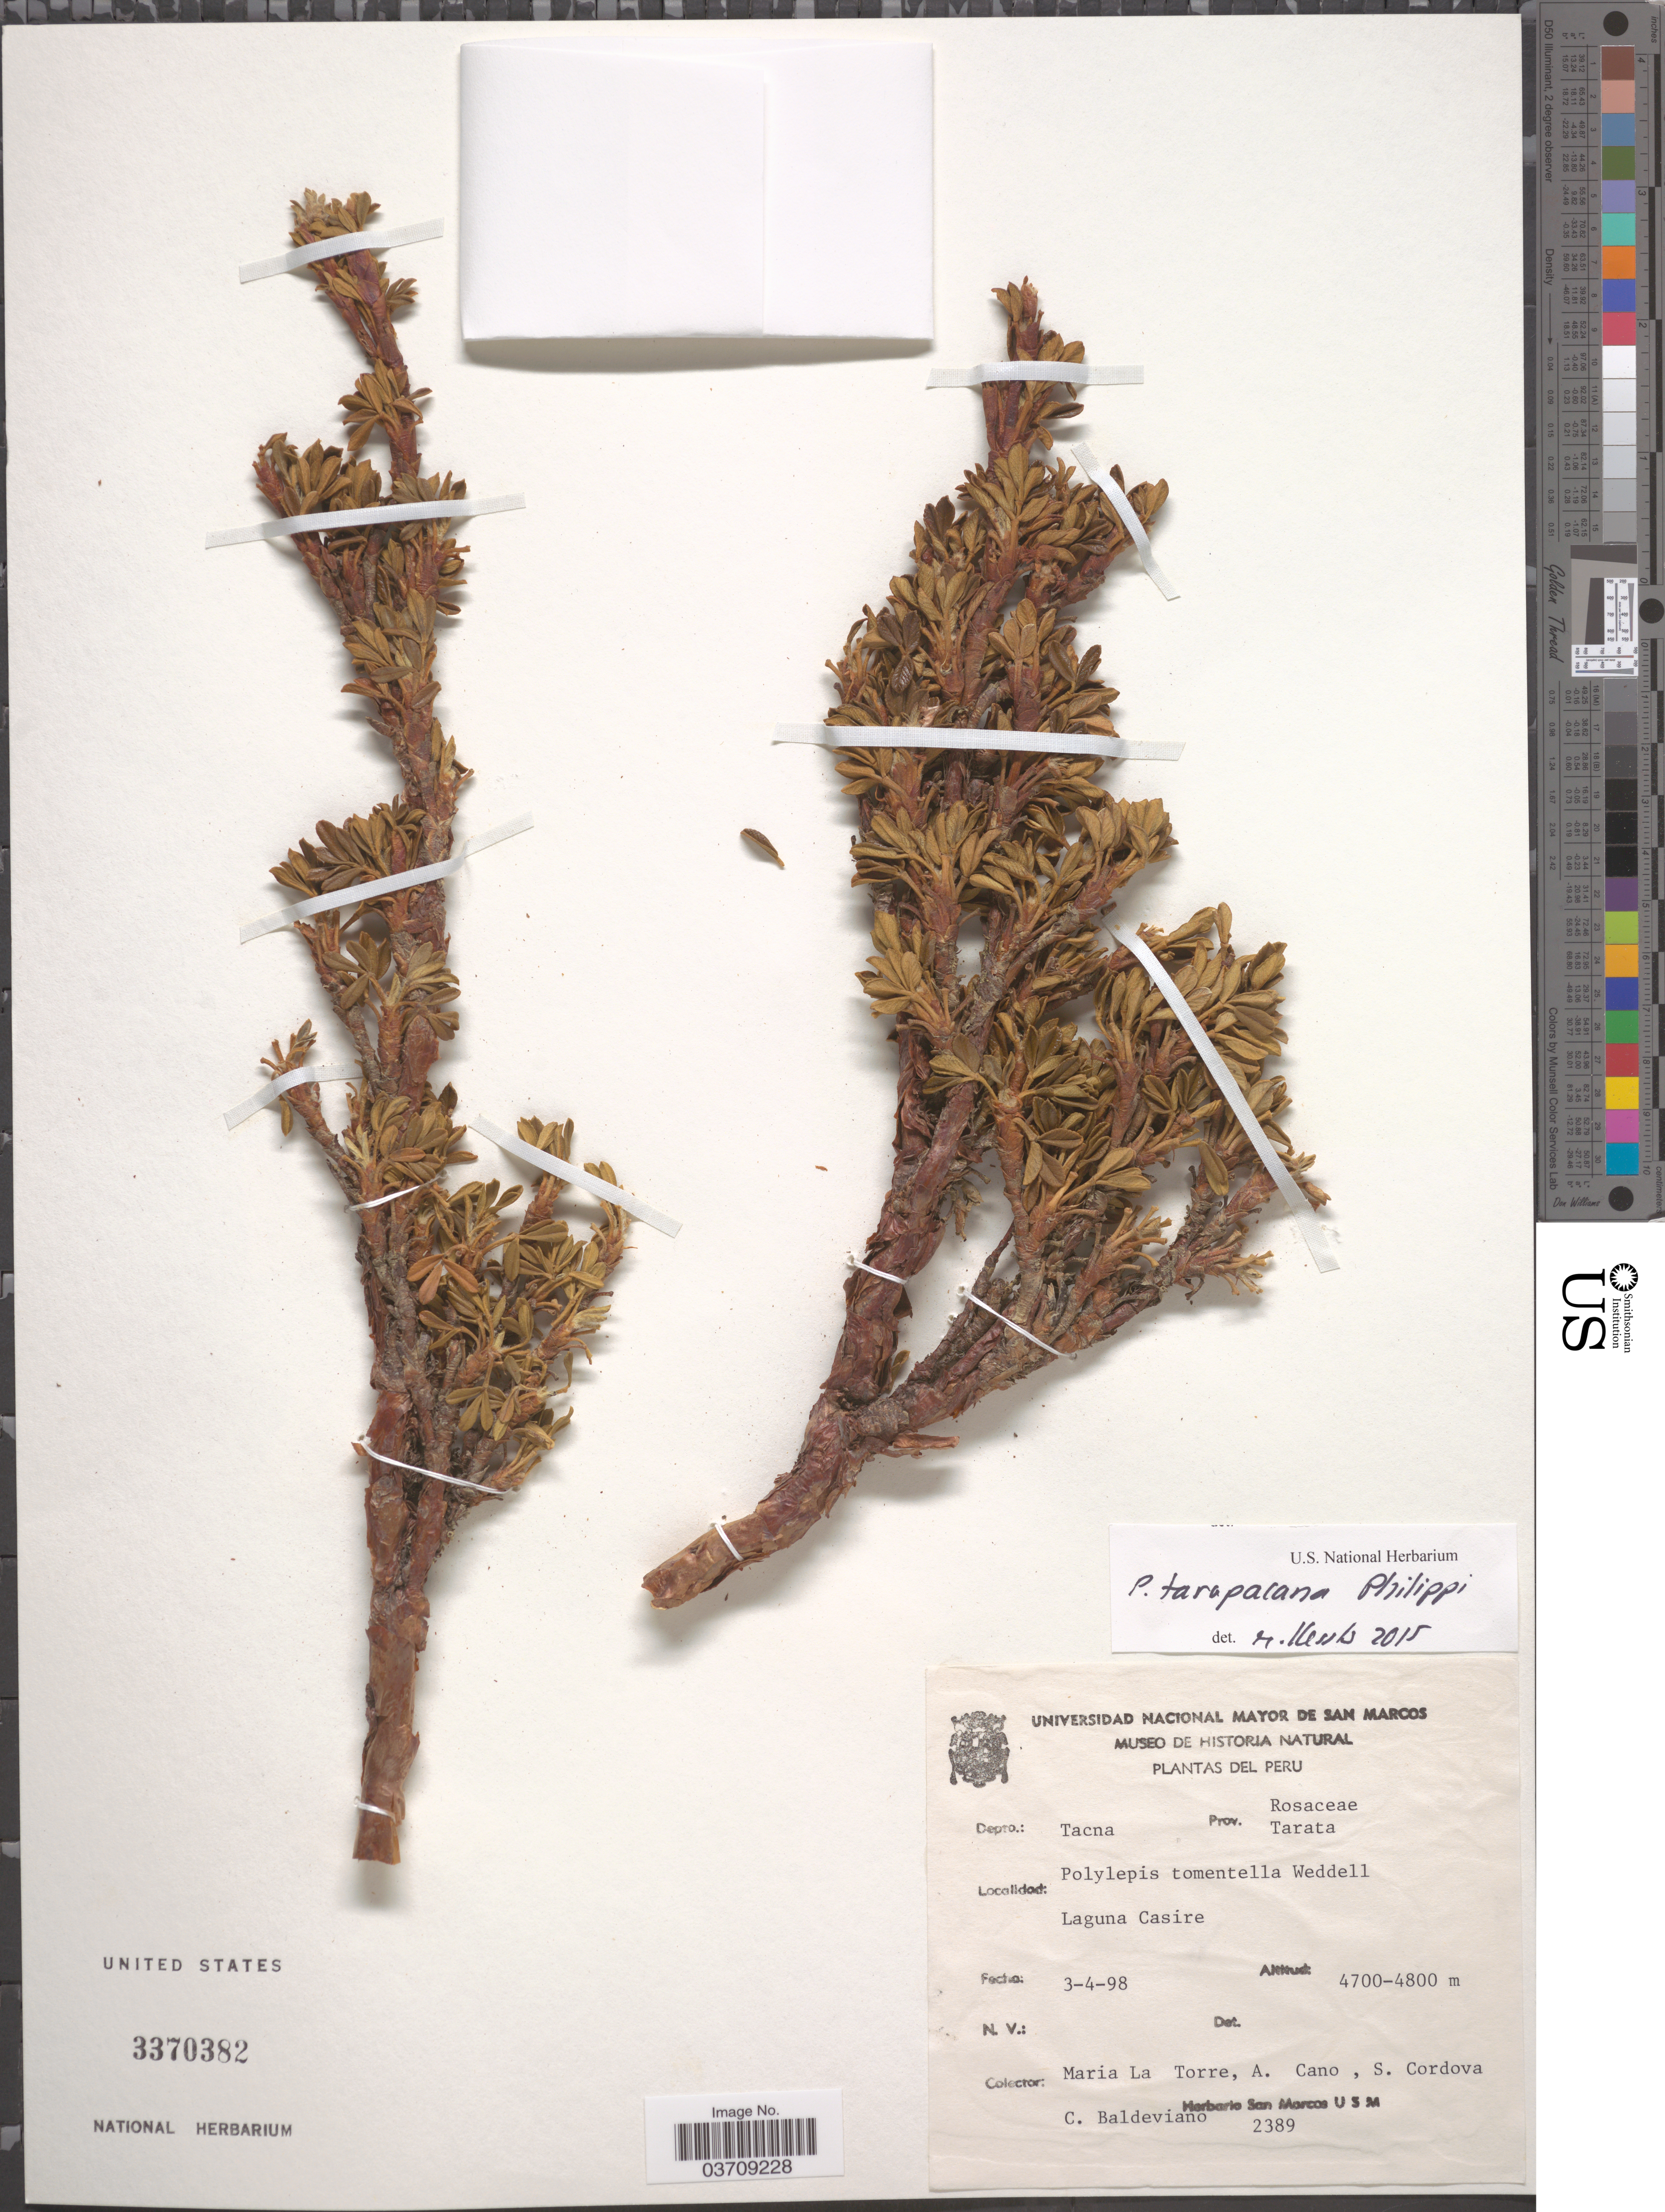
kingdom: Plantae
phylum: Tracheophyta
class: Magnoliopsida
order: Rosales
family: Rosaceae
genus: Polylepis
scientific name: Polylepis tarapacana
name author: Phil.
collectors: M. La Torre, A. Cano, S. Cordova & C. Baldeviano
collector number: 2389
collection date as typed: Transcribed d/m/y: 3/4/98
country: Peru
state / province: Tacna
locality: Depto.: Tacna. Prov. Tarata. Laguna Casire.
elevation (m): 4700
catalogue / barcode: US 3370382